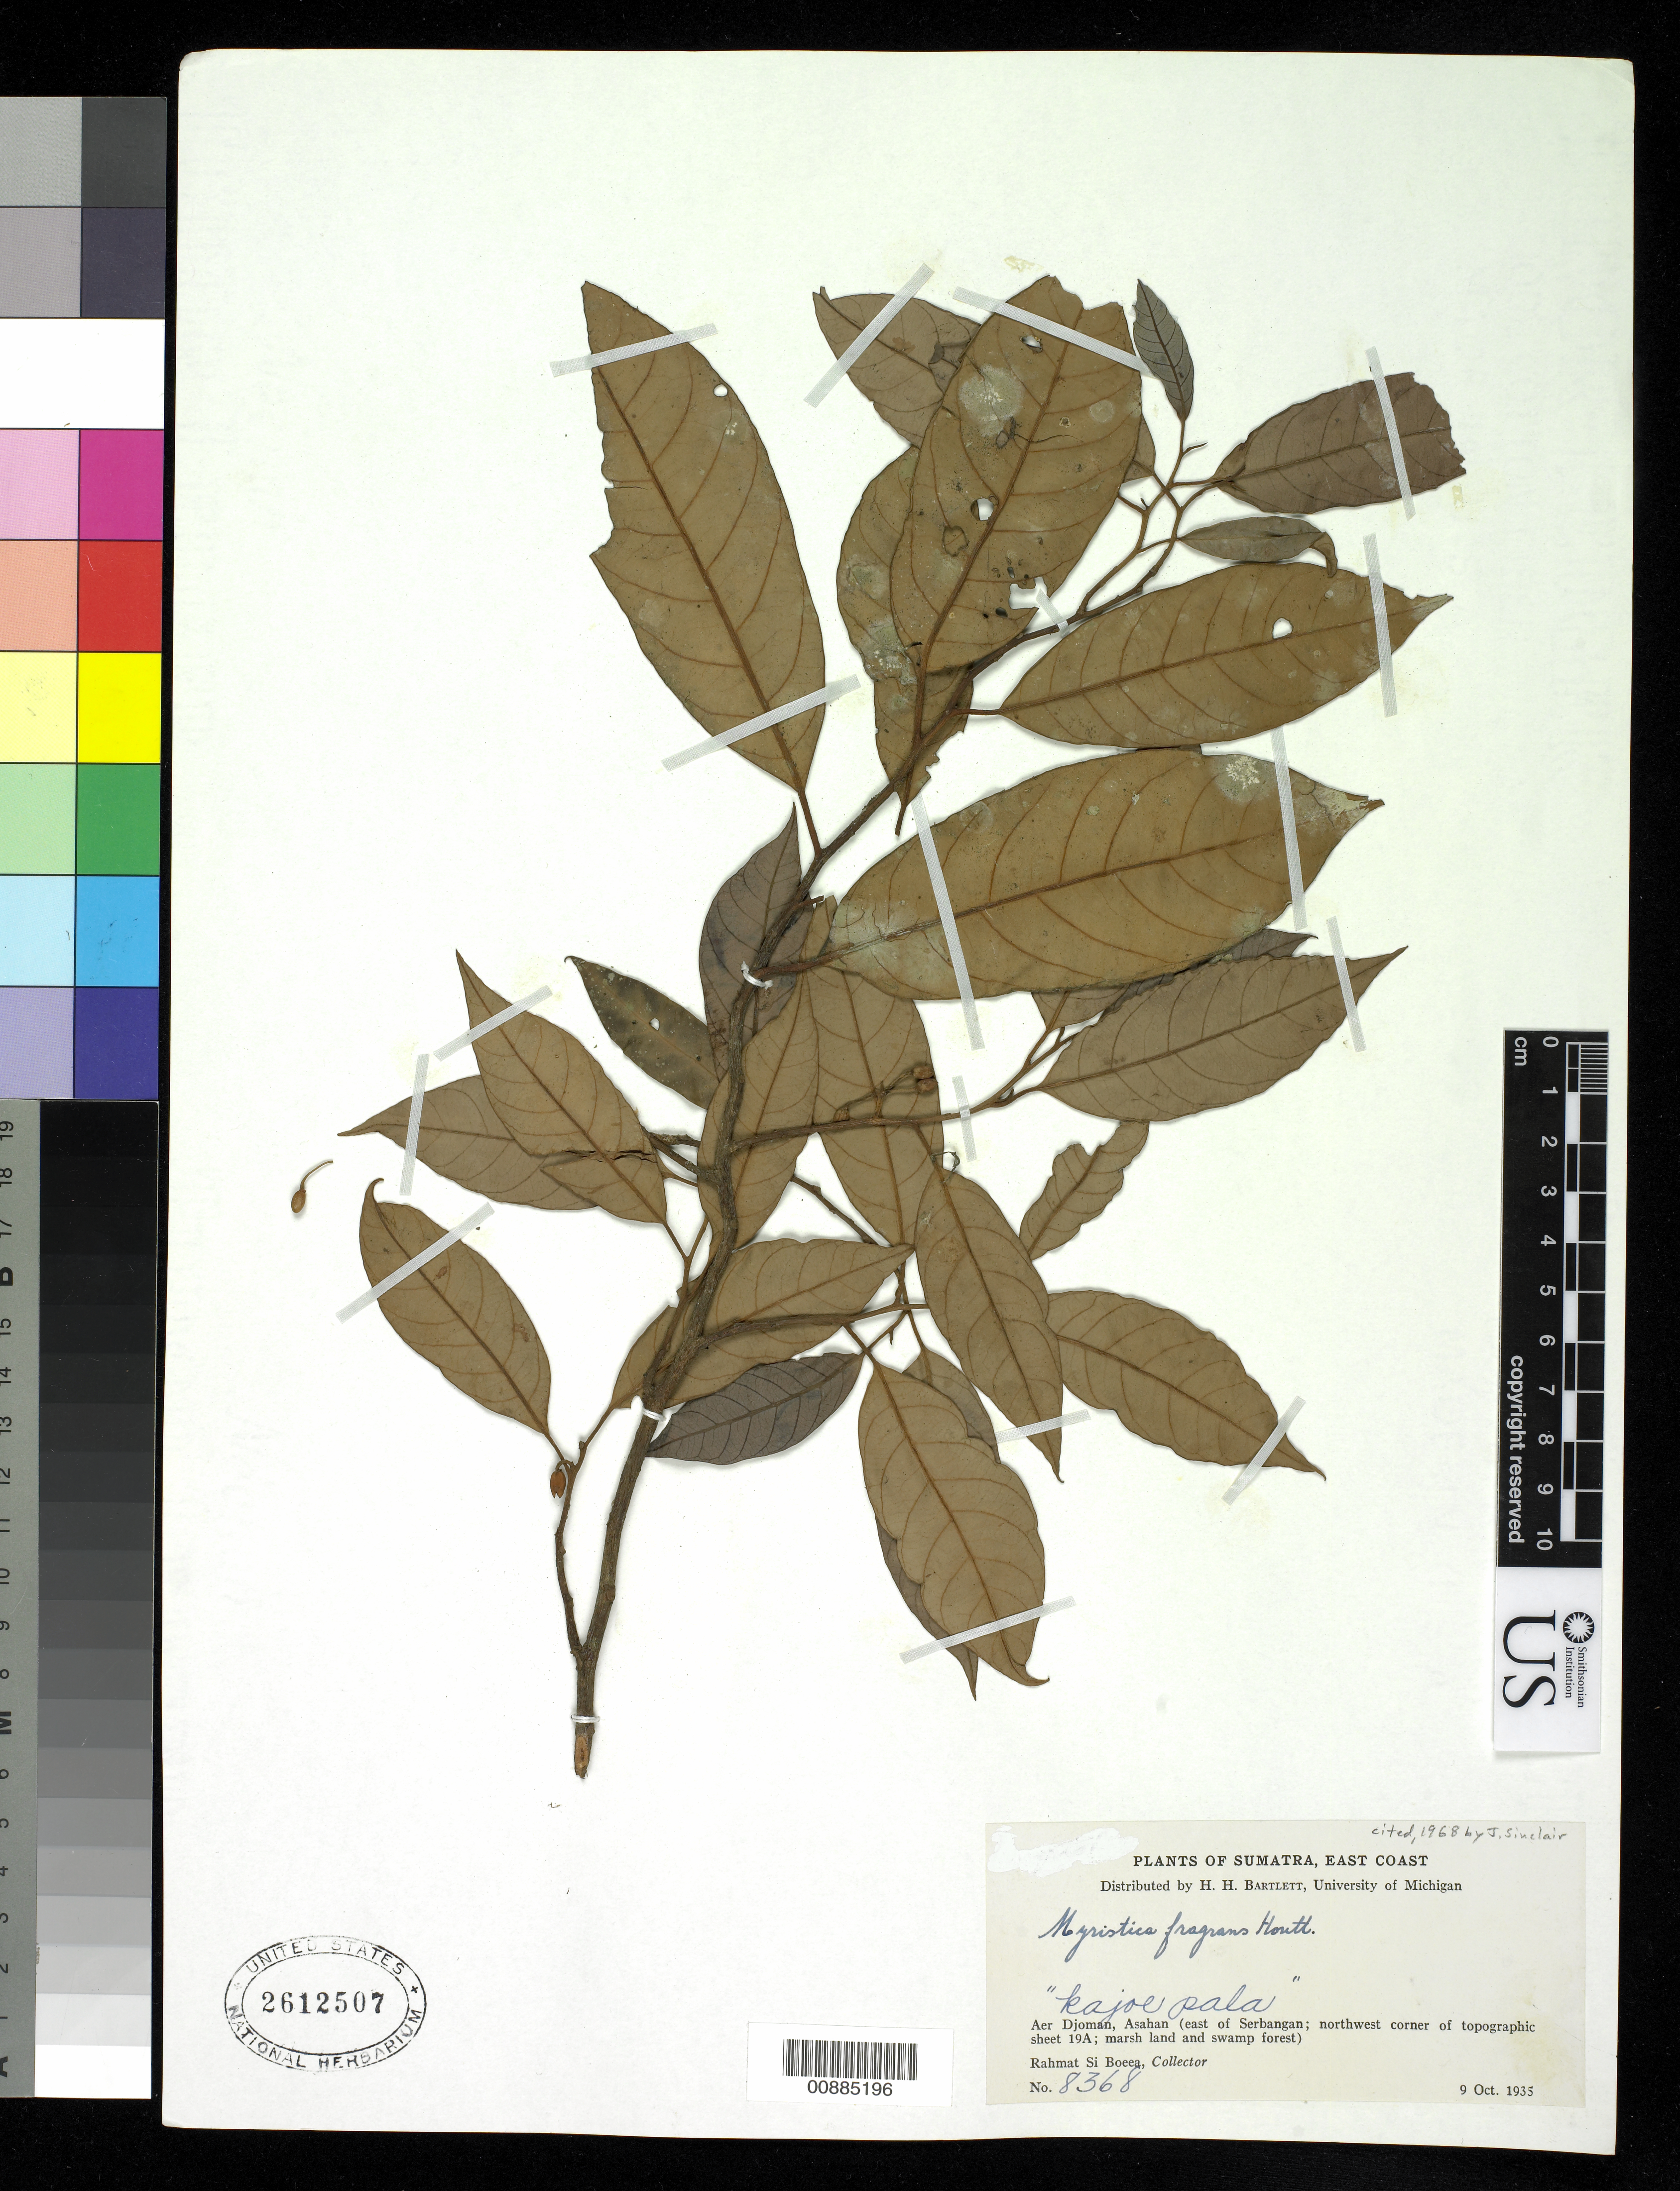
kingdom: Plantae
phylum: Tracheophyta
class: Magnoliopsida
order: Magnoliales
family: Myristicaceae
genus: Myristica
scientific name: Myristica fragrans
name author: Houtt.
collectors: Rahmat Si Boeea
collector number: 8368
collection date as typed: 09 Oct 1935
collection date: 1935-10-09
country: Indonesia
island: Sumatra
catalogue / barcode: US 2612507